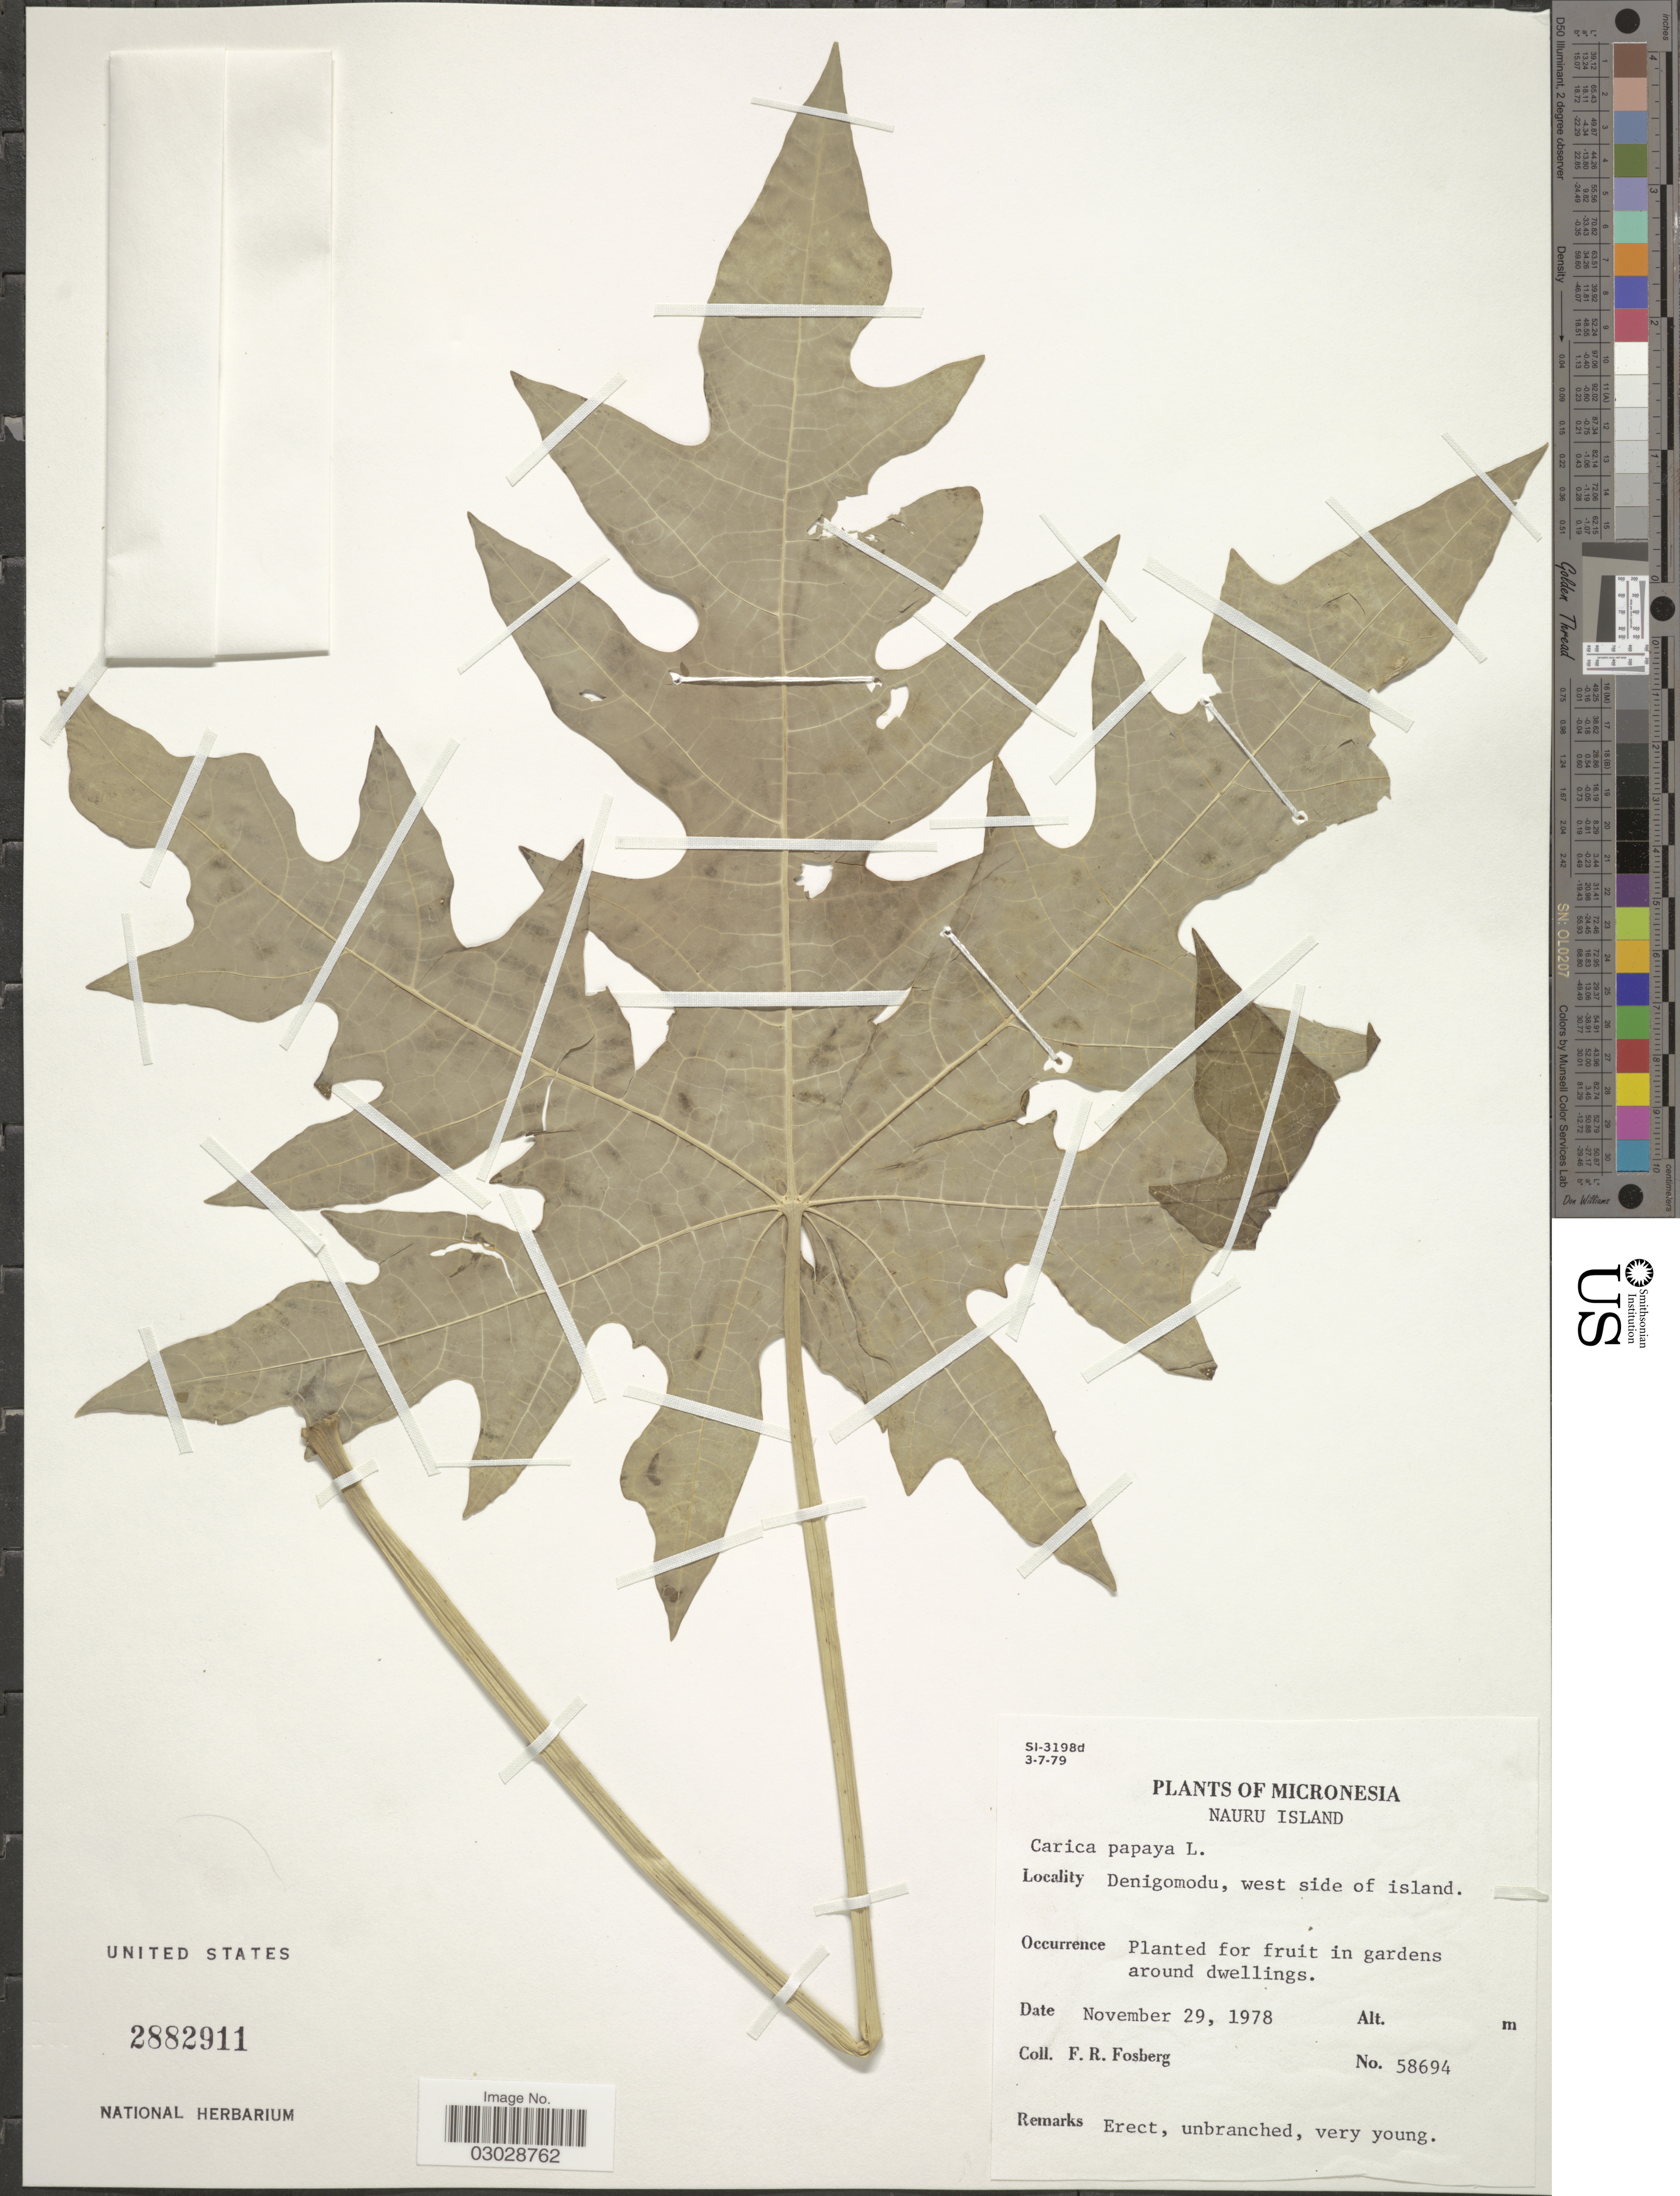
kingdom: Plantae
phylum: Tracheophyta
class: Magnoliopsida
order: Brassicales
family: Caricaceae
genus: Carica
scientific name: Carica papaya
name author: L.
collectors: F. R. Fosberg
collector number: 58694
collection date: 1978-11-29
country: Nauru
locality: Micronesia. Denigomodu, west side of island.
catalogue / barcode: US 2882911